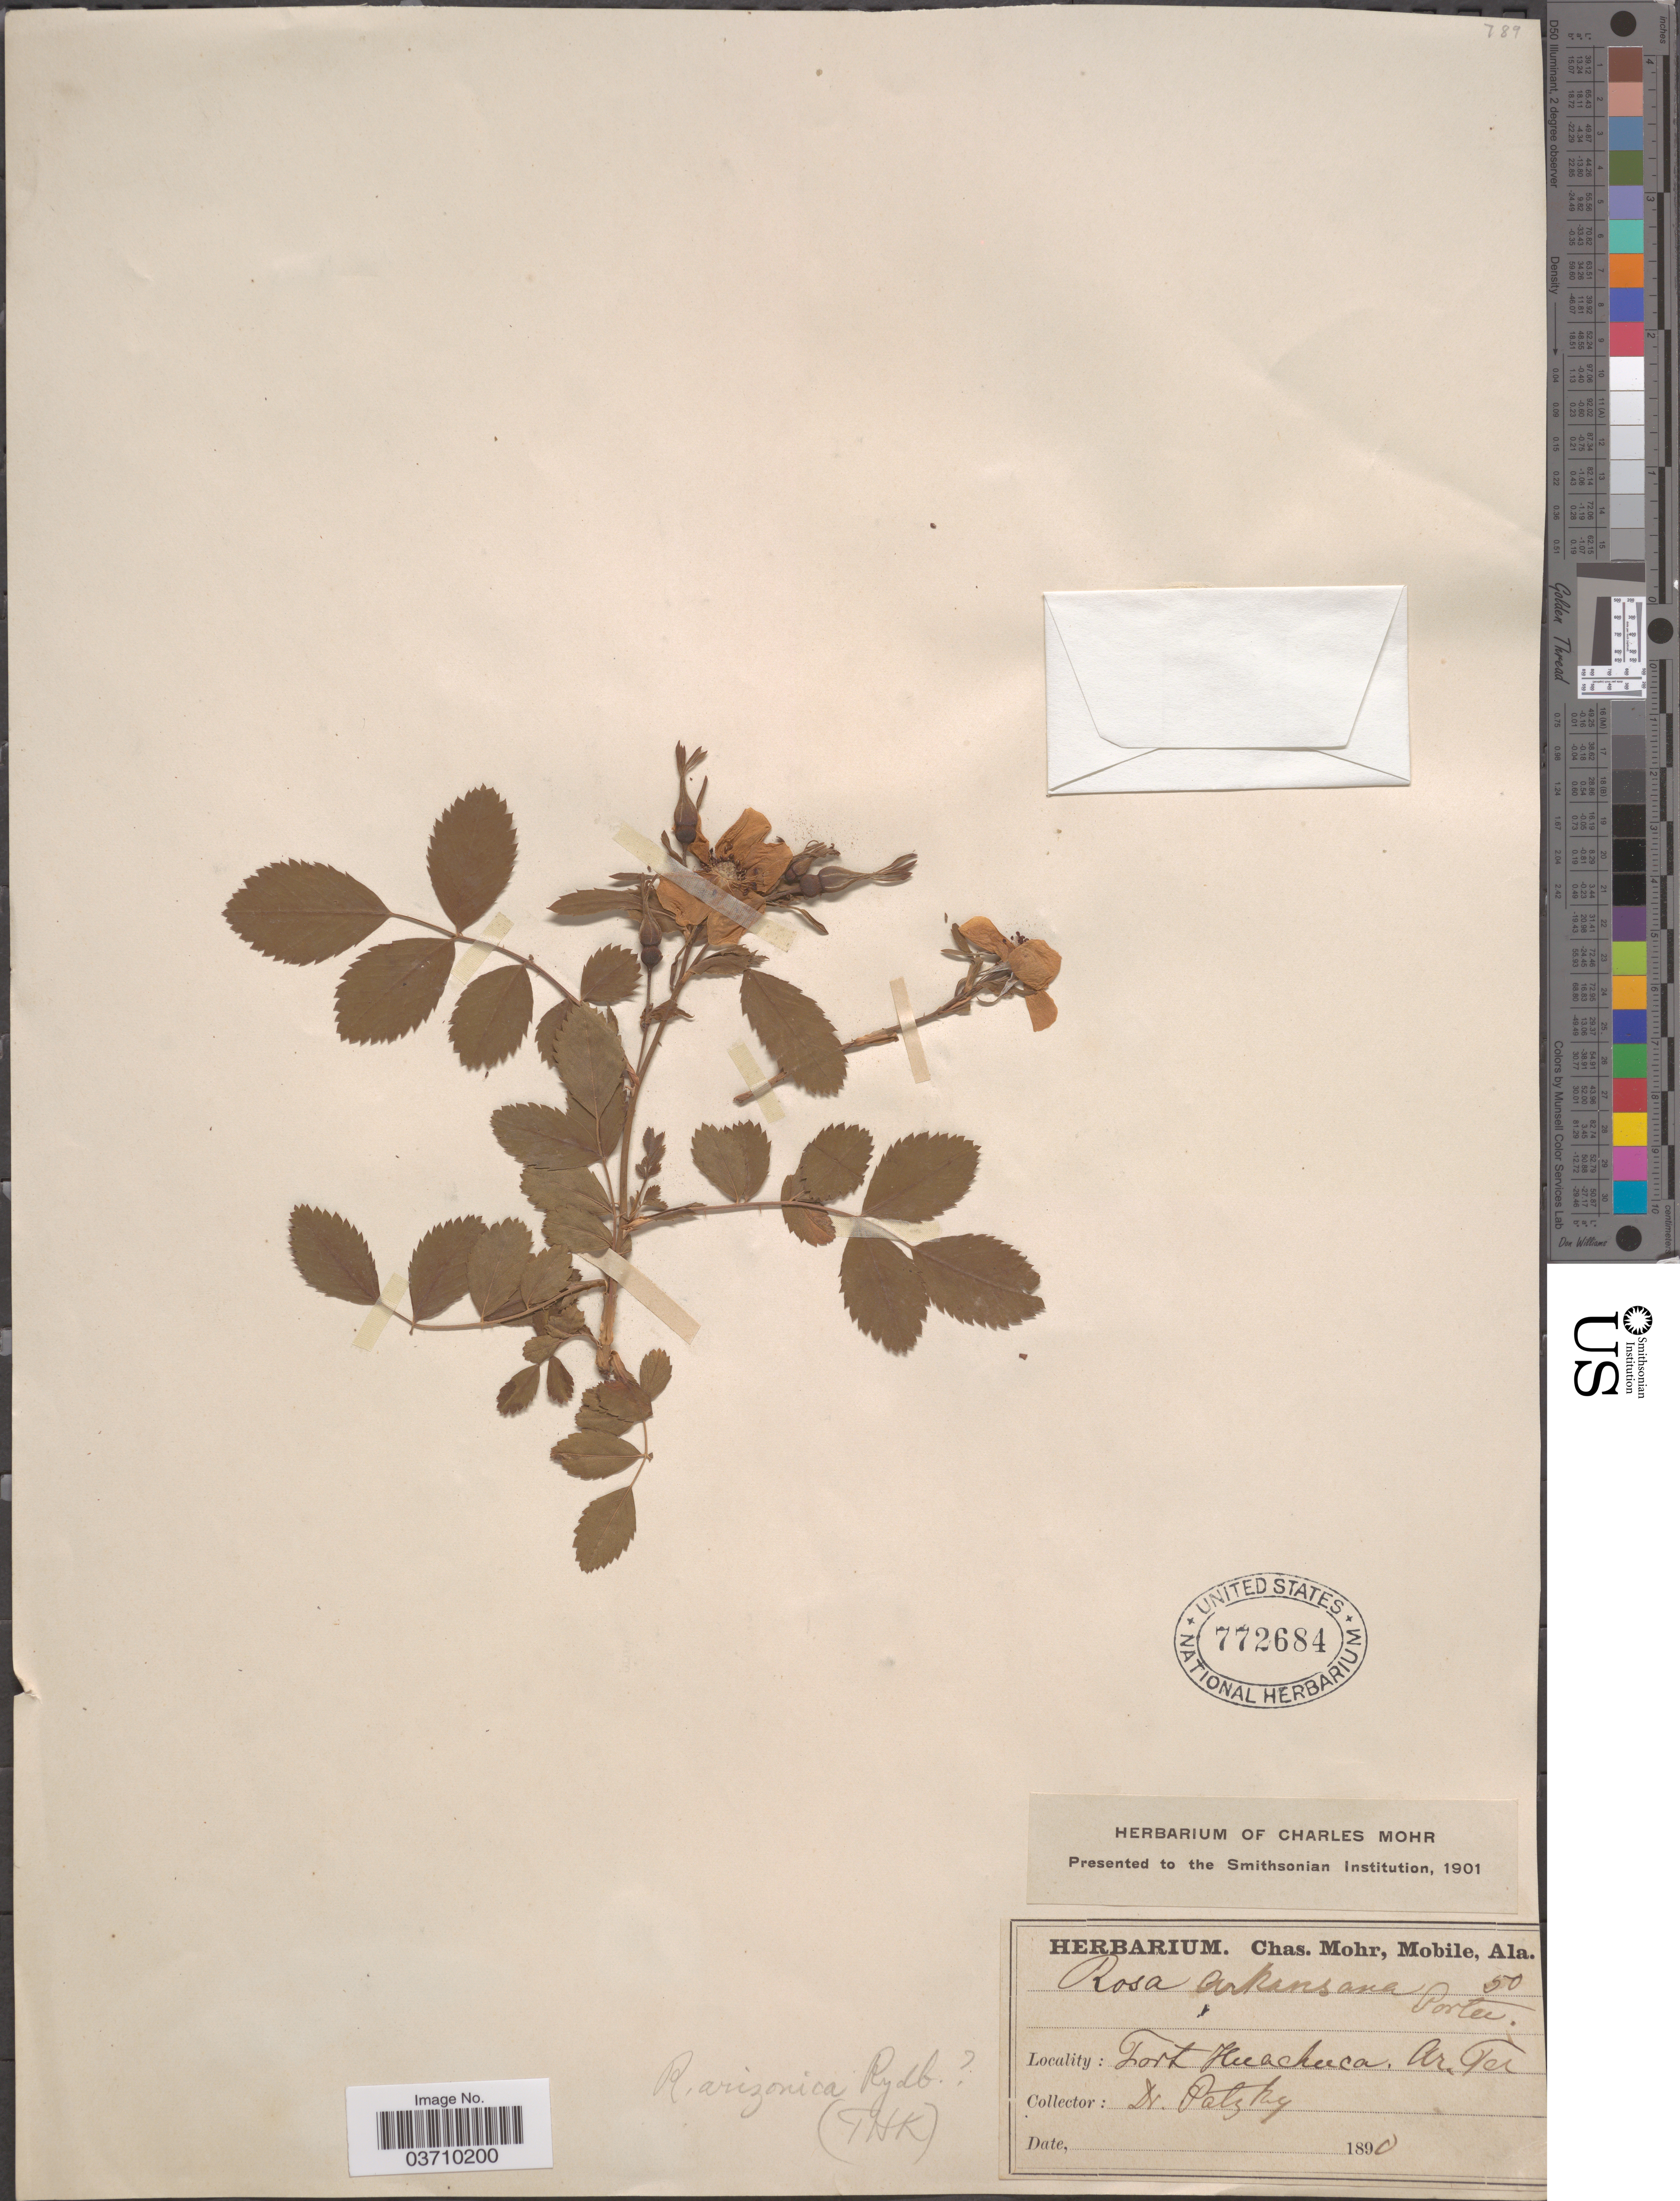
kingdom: Plantae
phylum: Tracheophyta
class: Magnoliopsida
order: Rosales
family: Rosaceae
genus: Rosa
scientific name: Rosa arizonica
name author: Rydb.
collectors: -. Patzky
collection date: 1890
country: United States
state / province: Arizona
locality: Fort Huachuca. Ar. Ter.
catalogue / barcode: US 772684